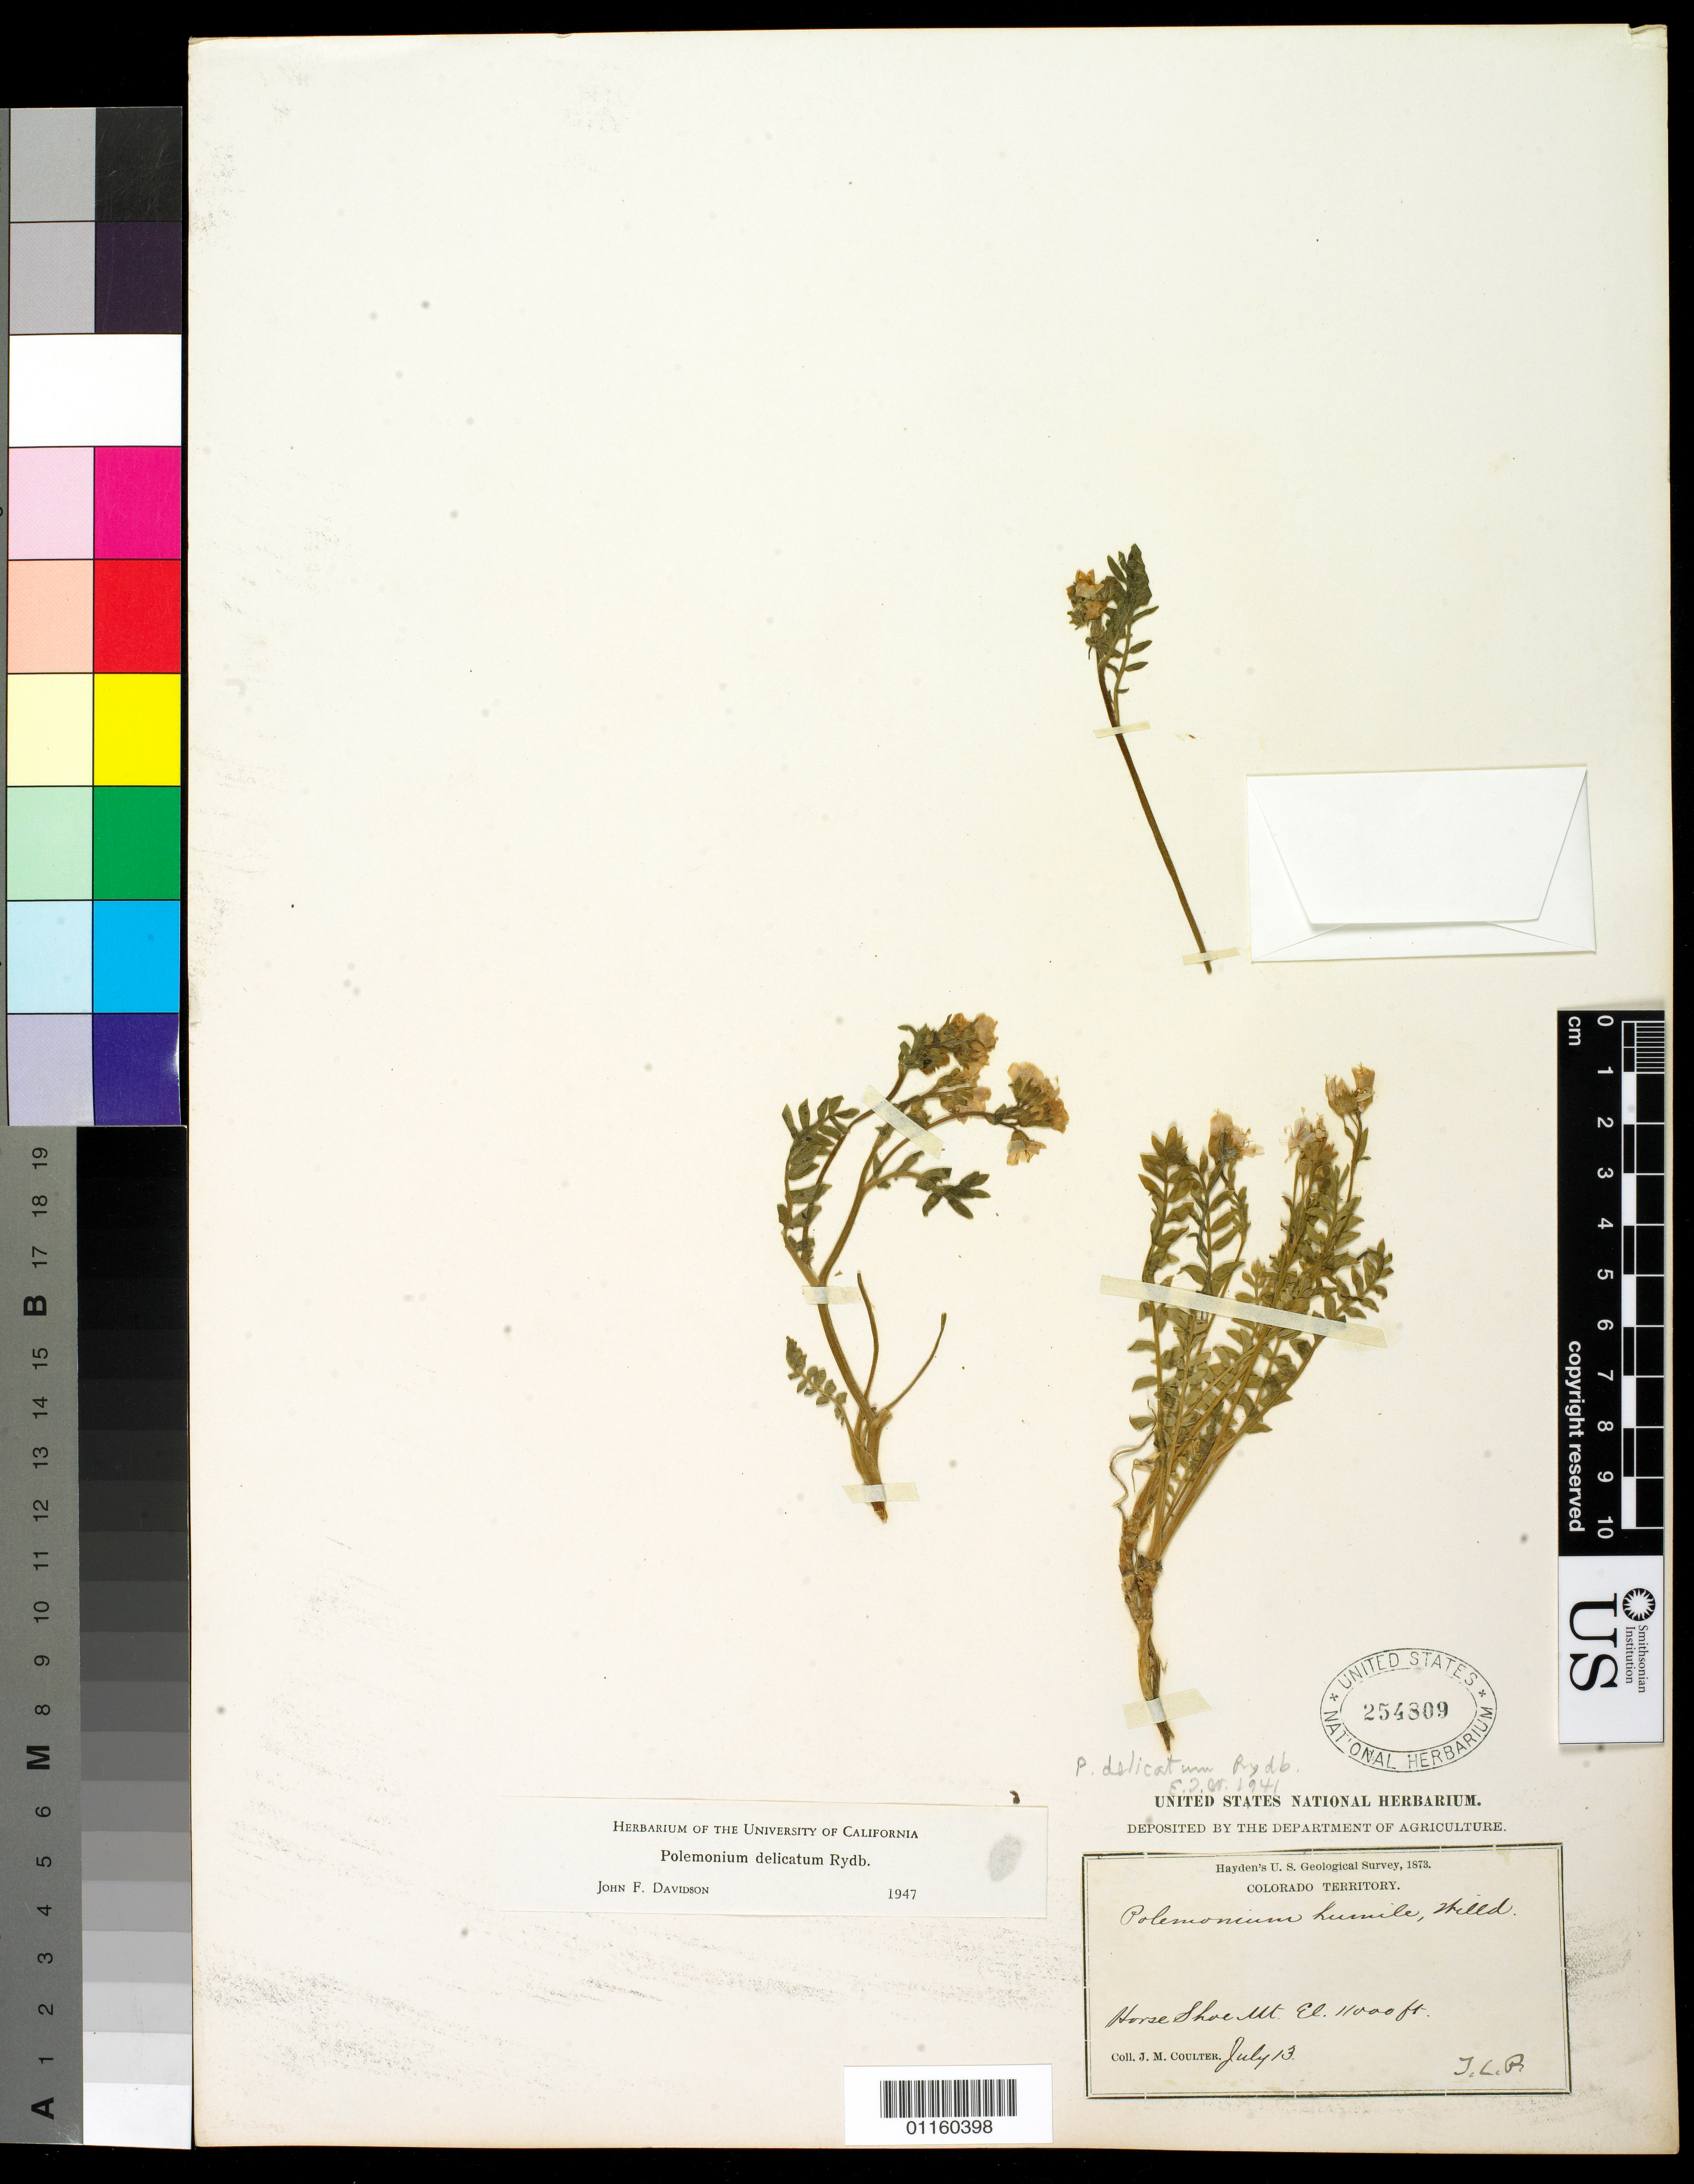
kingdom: Plantae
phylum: Tracheophyta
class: Magnoliopsida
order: Ericales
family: Polemoniaceae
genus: Polemonium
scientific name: Polemonium delicatum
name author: Rydb.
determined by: Davidson, J. F.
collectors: J. M. Coulter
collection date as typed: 13 Jul 1873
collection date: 1873-07-13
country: United States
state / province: Colorado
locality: Horse Shoe Mt.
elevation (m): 3353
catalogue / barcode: US 254809